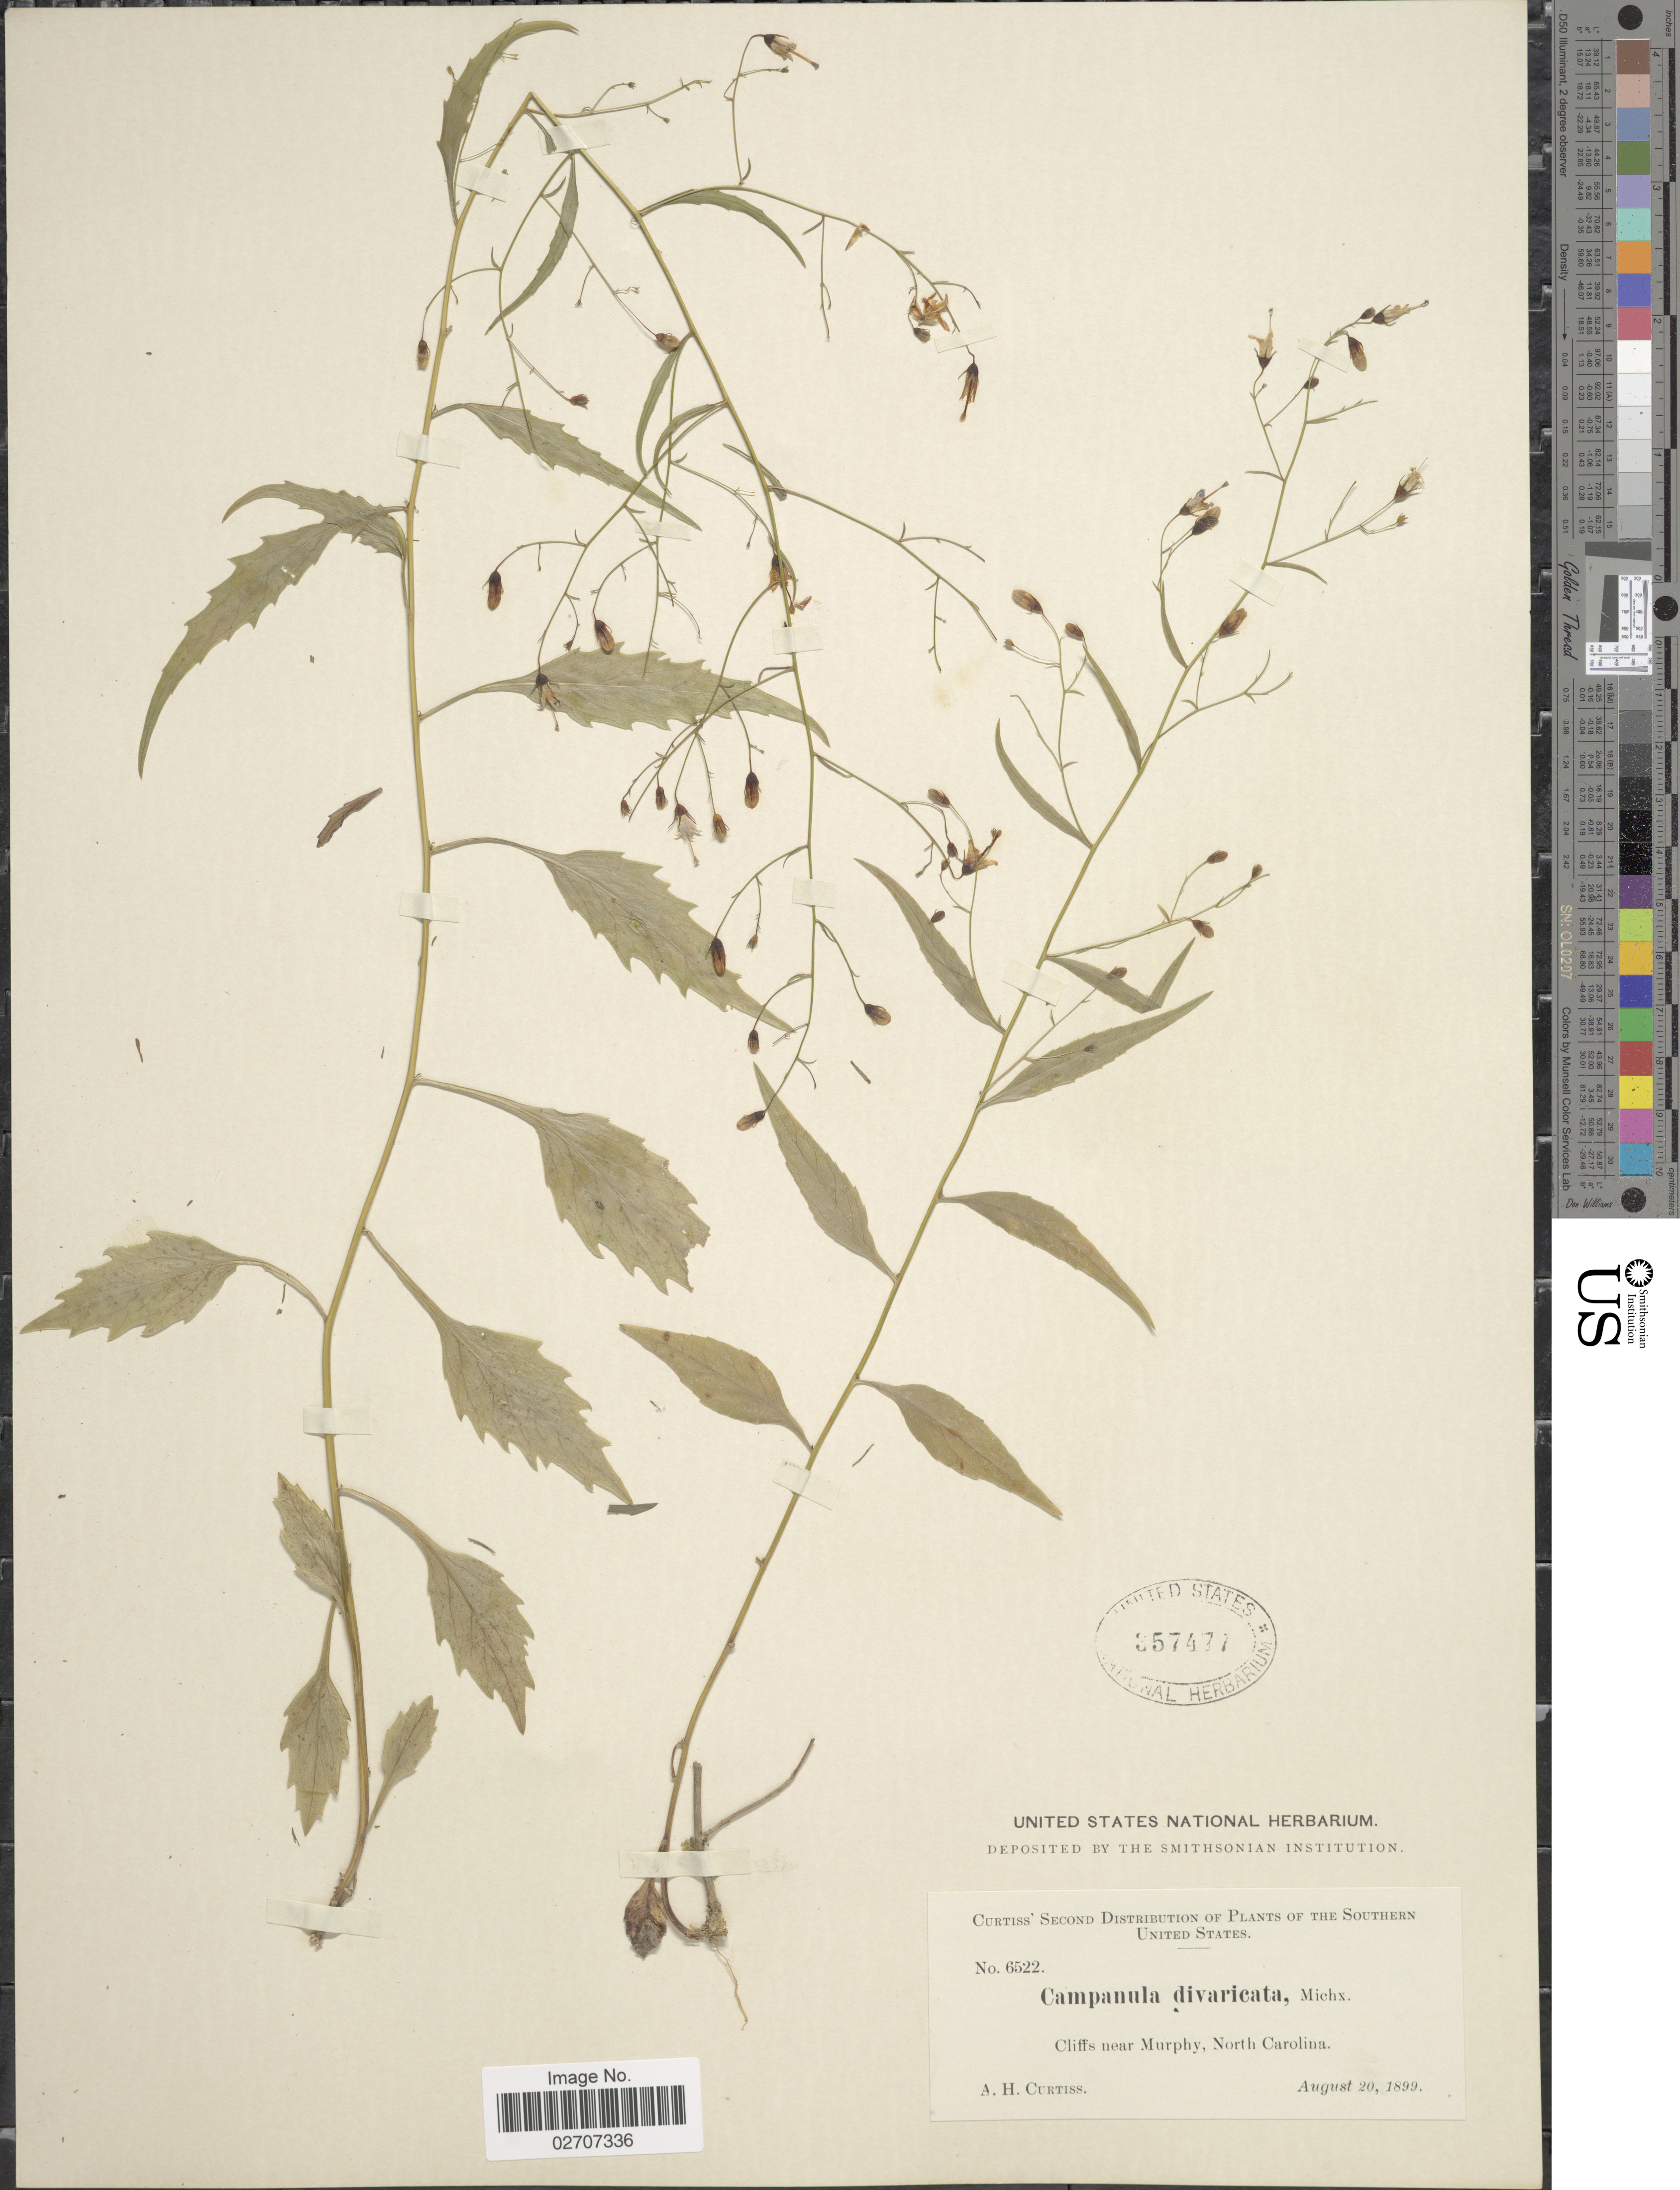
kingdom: Plantae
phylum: Tracheophyta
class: Magnoliopsida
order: Asterales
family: Campanulaceae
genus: Campanula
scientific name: Campanula divaricata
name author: Michx.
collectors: A. H. Curtiss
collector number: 6522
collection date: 1899-08-20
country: United States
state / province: North Carolina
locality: The Southern United States, Cliffs near Murphy.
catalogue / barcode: US 357477